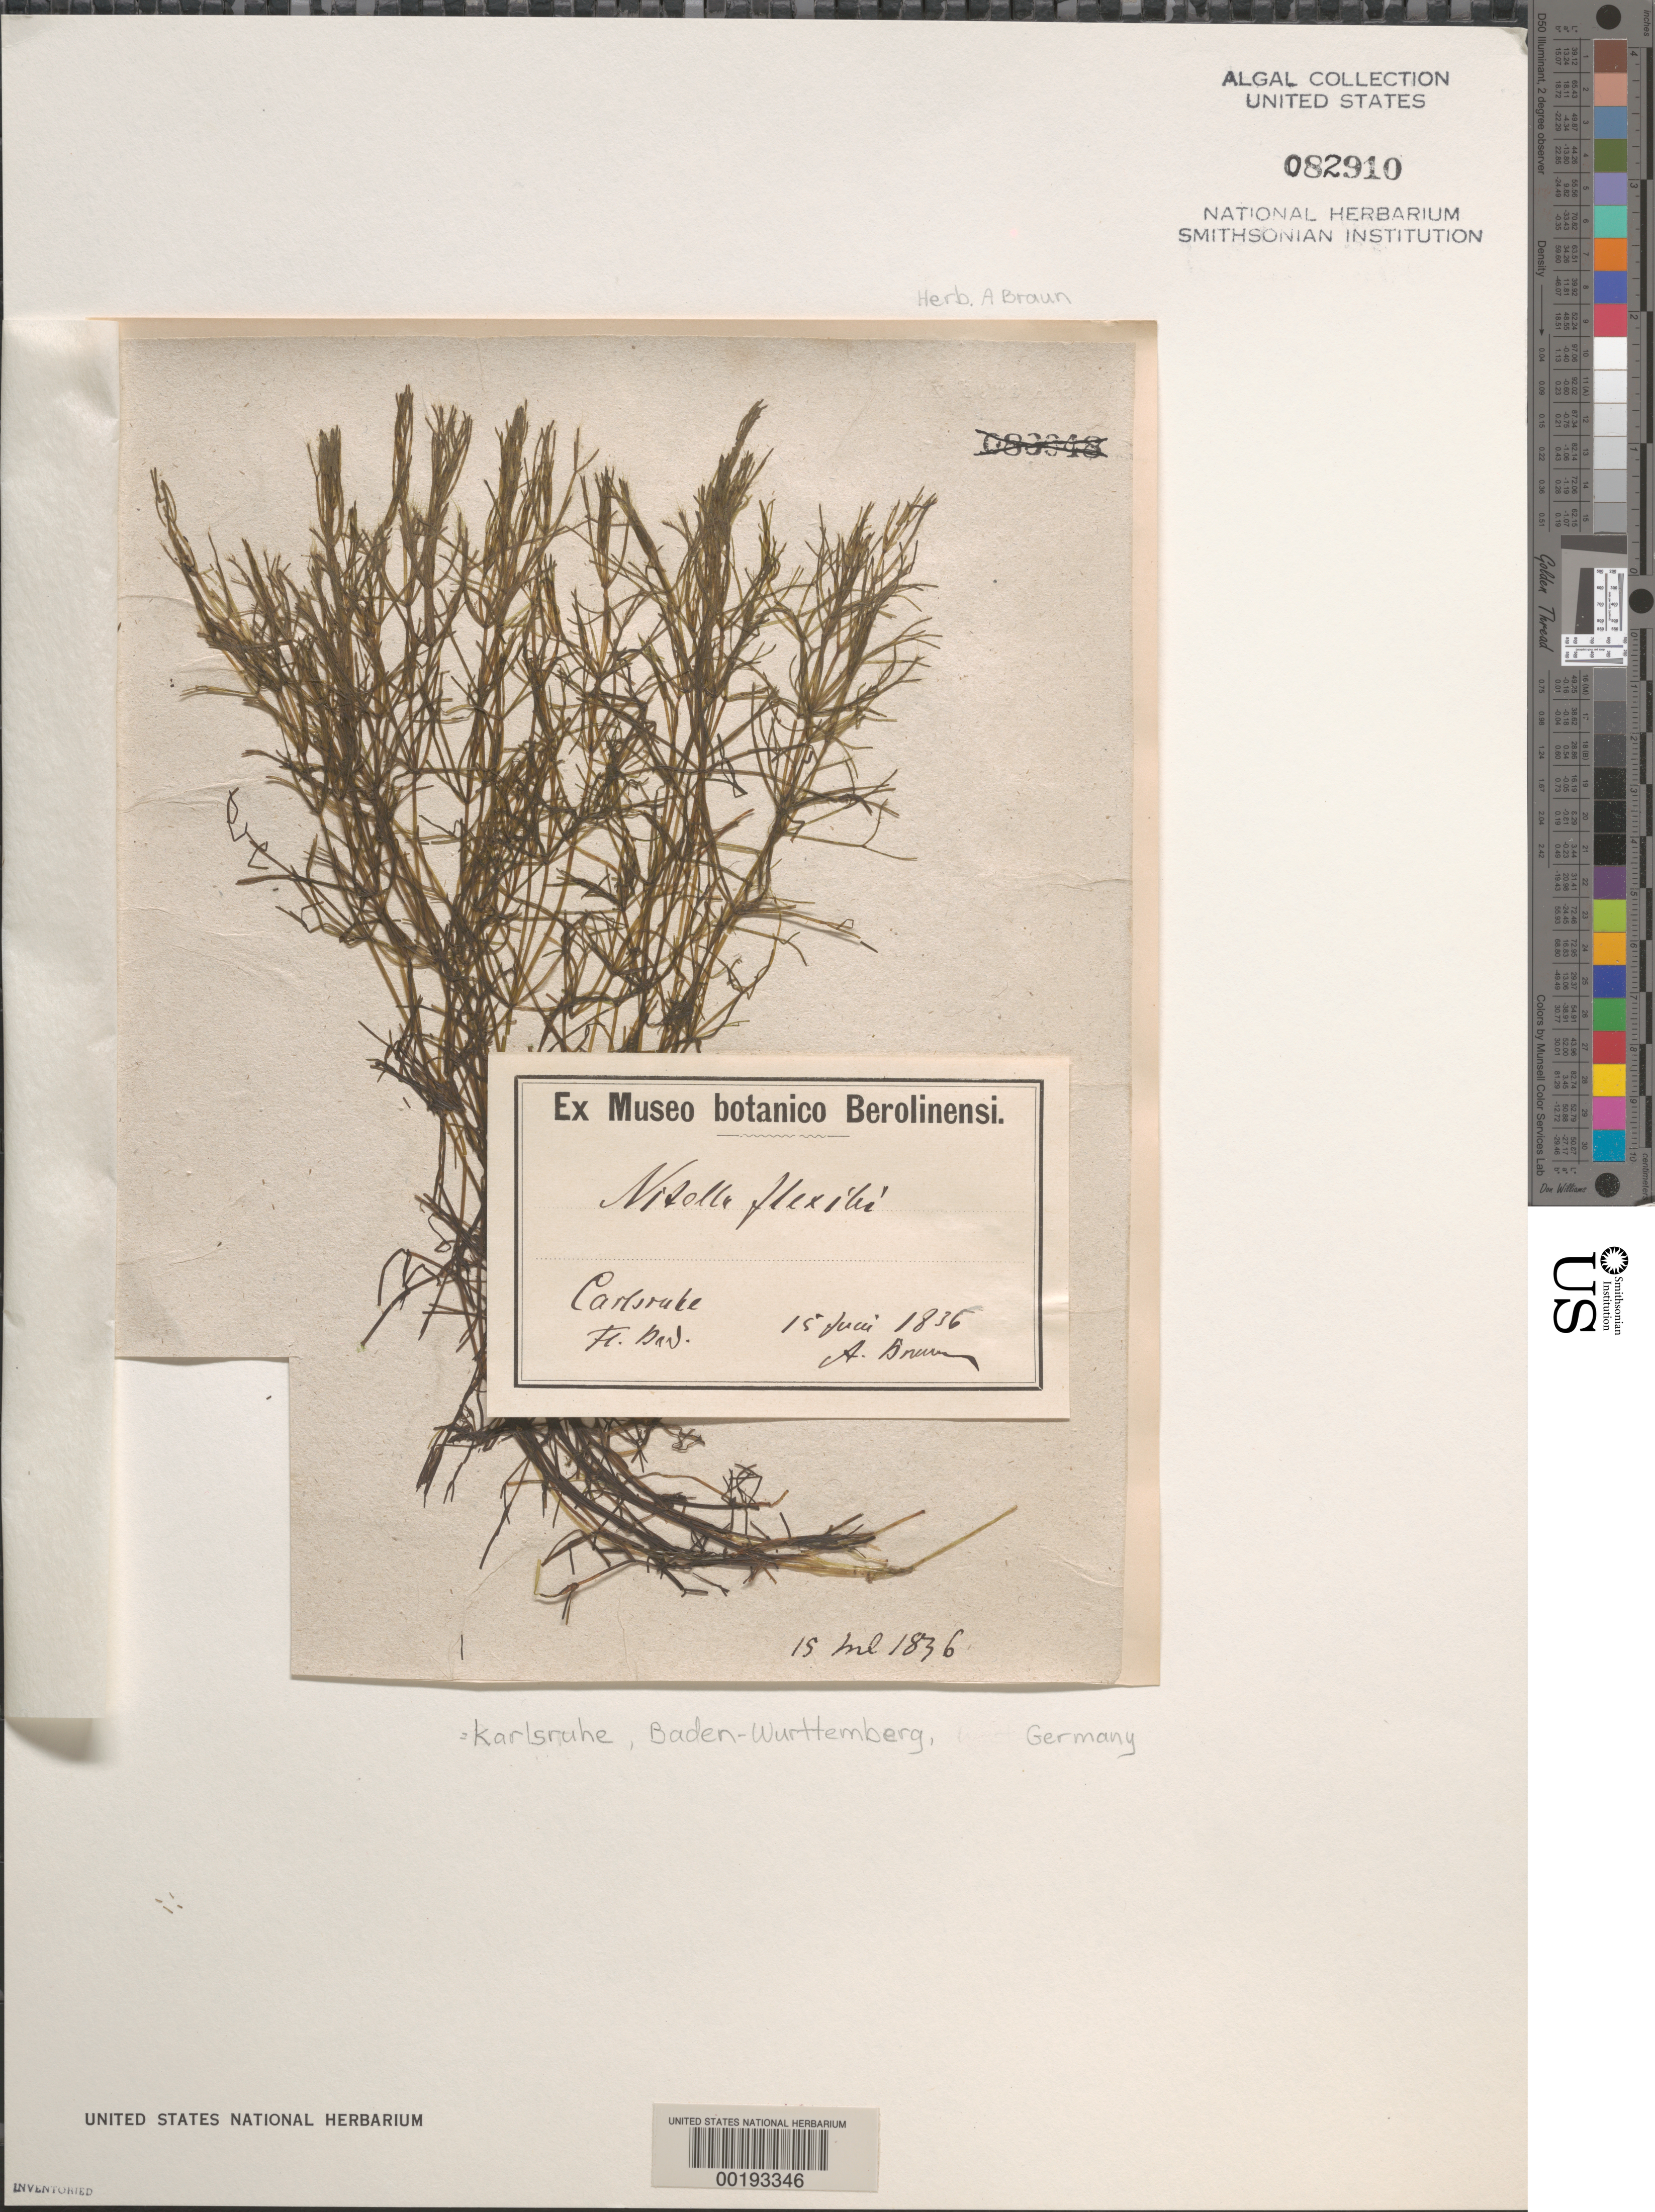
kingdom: Plantae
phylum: Charophyta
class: Charophyceae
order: Charales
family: Characeae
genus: Nitella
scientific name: Nitella flexilis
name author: (L.) C. Agardh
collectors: A. Braun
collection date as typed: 15 Jun 1836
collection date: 1836-06-15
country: Germany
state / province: Baden-wurttemberg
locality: Karlsruhe (carlsruhe)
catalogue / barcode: US 82910